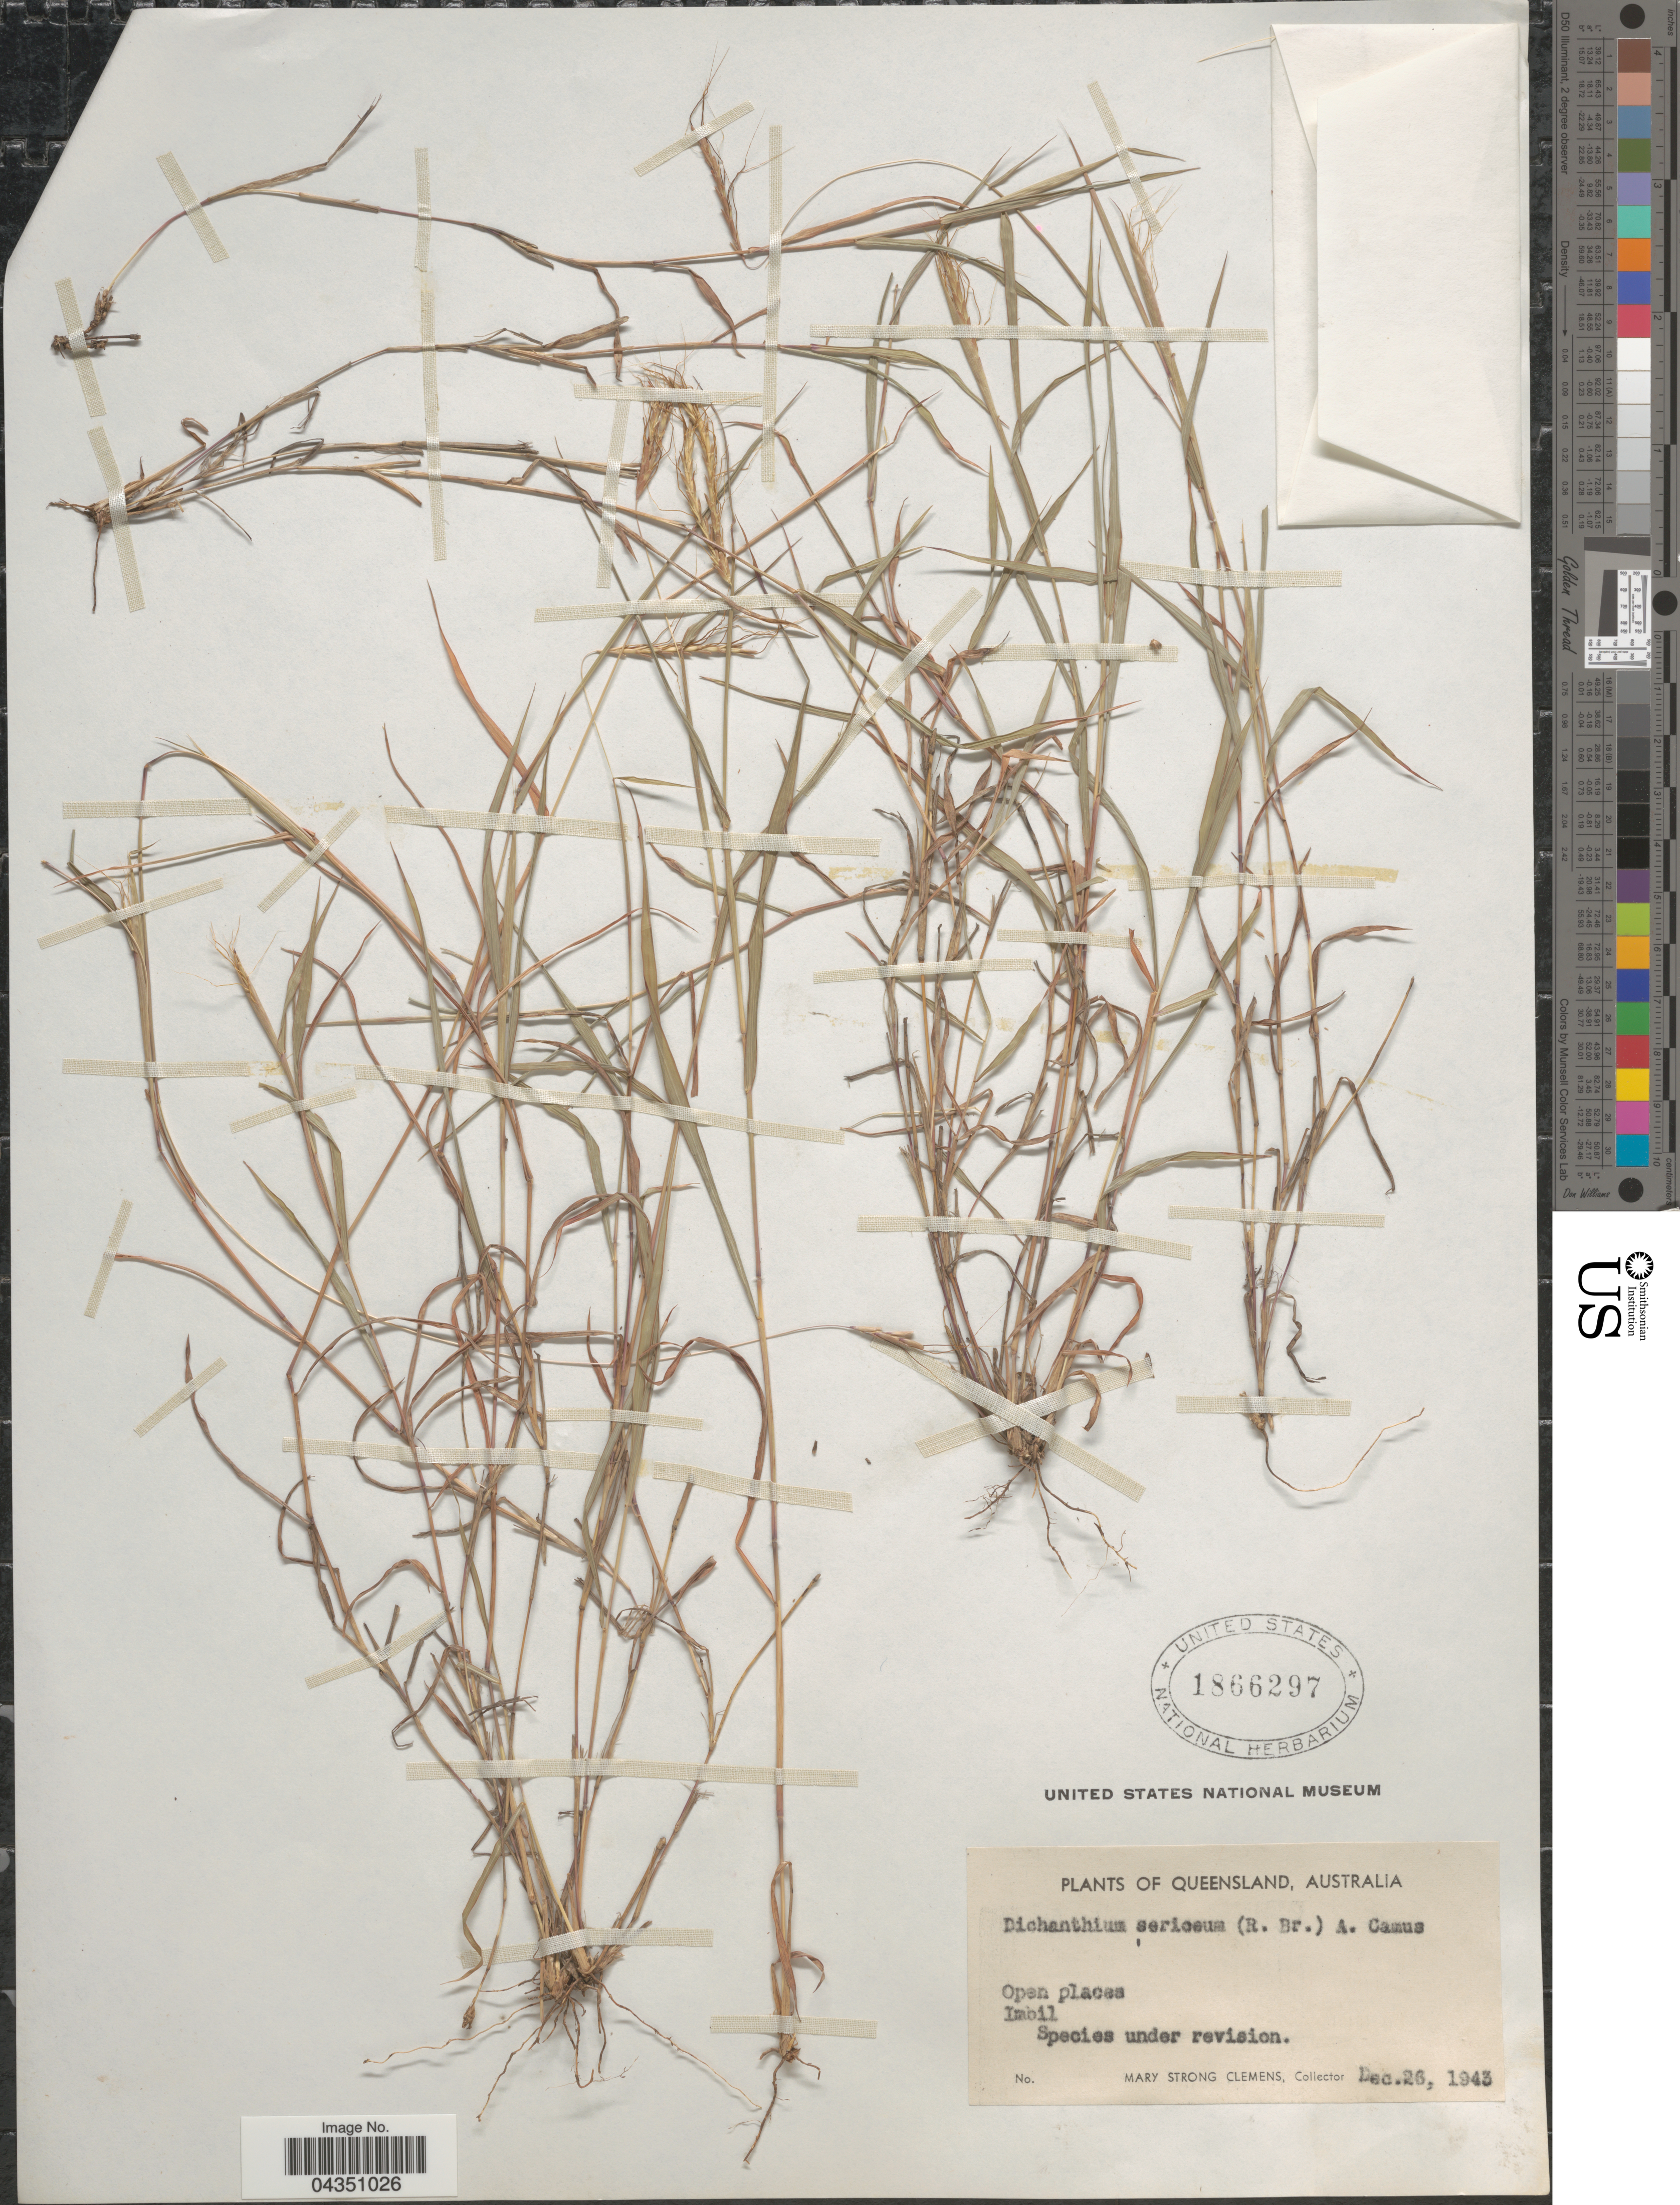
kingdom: Plantae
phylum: Tracheophyta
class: Liliopsida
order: Poales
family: Poaceae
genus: Dichanthium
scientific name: Dichanthium sericeum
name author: (R. Br.) A. Camus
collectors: M. S. Clemens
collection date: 1943-12-26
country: Australia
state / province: Queensland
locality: Open places. Imbil.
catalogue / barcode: US 1866297